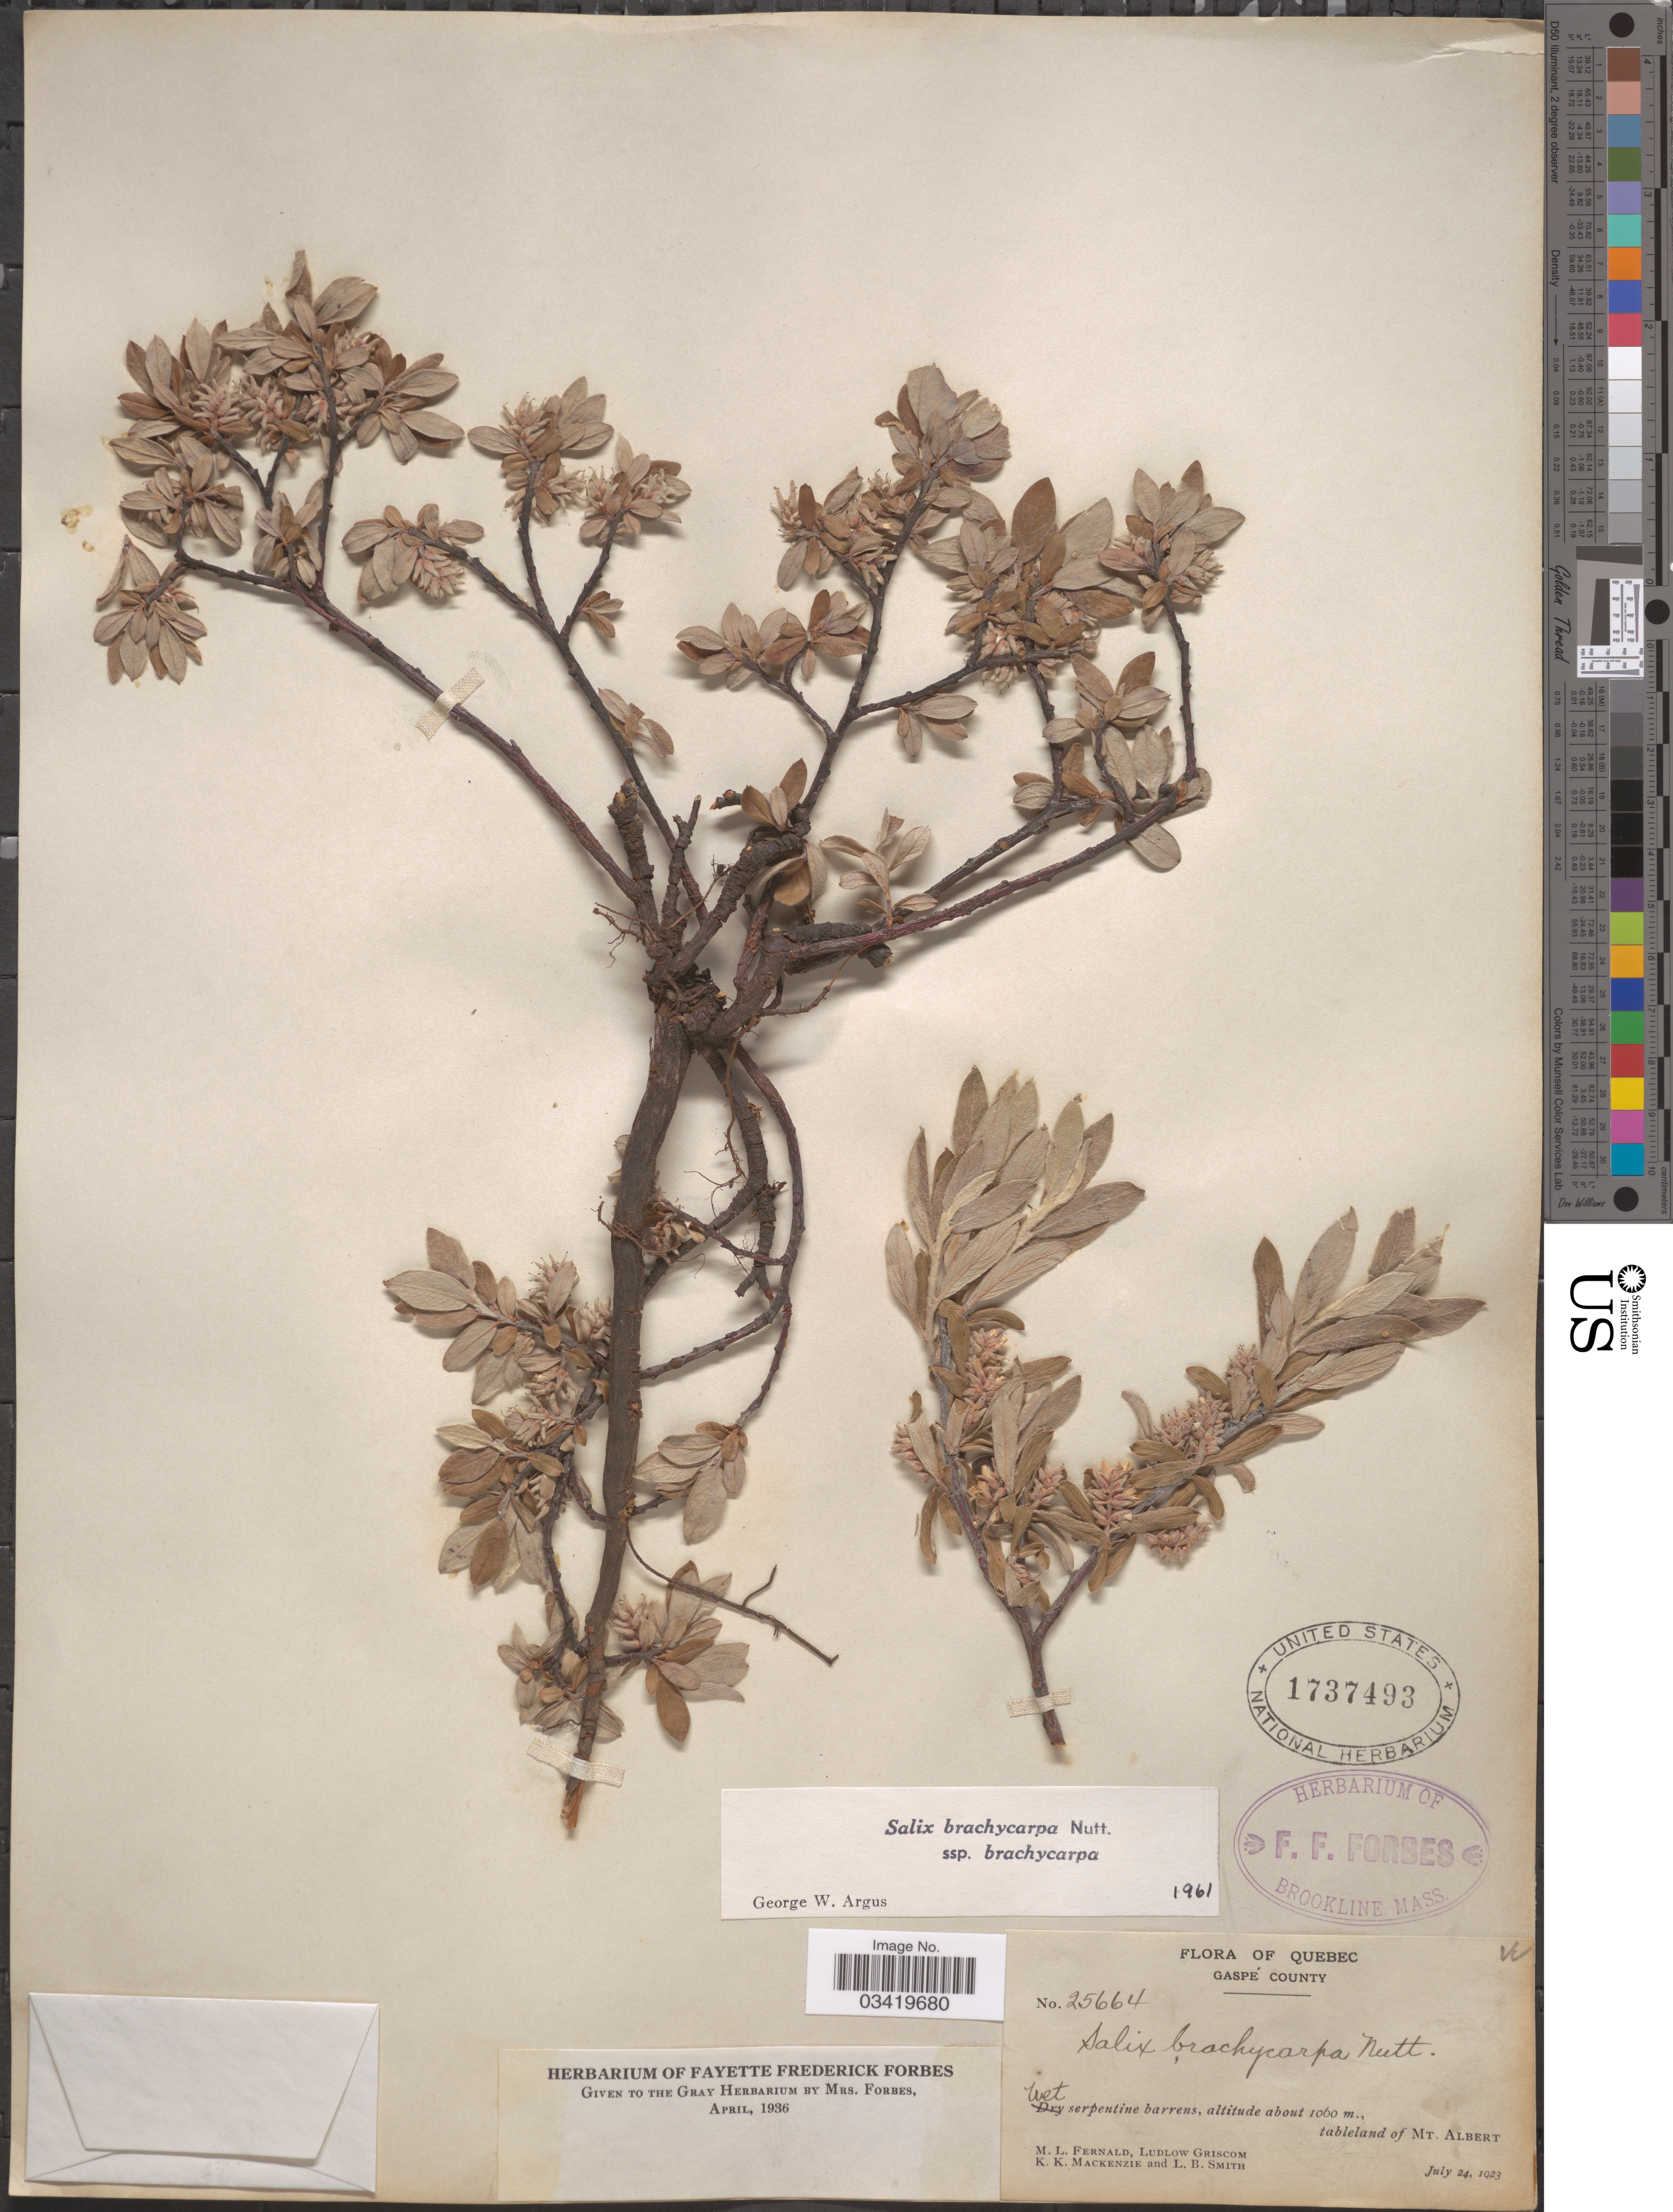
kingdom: Plantae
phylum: Tracheophyta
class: Magnoliopsida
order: Malpighiales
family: Salicaceae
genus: Salix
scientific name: Salix brachycarpa subsp. brachycarpa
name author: Nutt.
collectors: M. L. Fernald, L. Griscom, K. K. Mackenzie & L. Smith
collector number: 25664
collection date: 1923-07-24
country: Canada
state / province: Quebec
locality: Gaspé County. Tableland of Mt. Albert.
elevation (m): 1060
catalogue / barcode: US 1737493